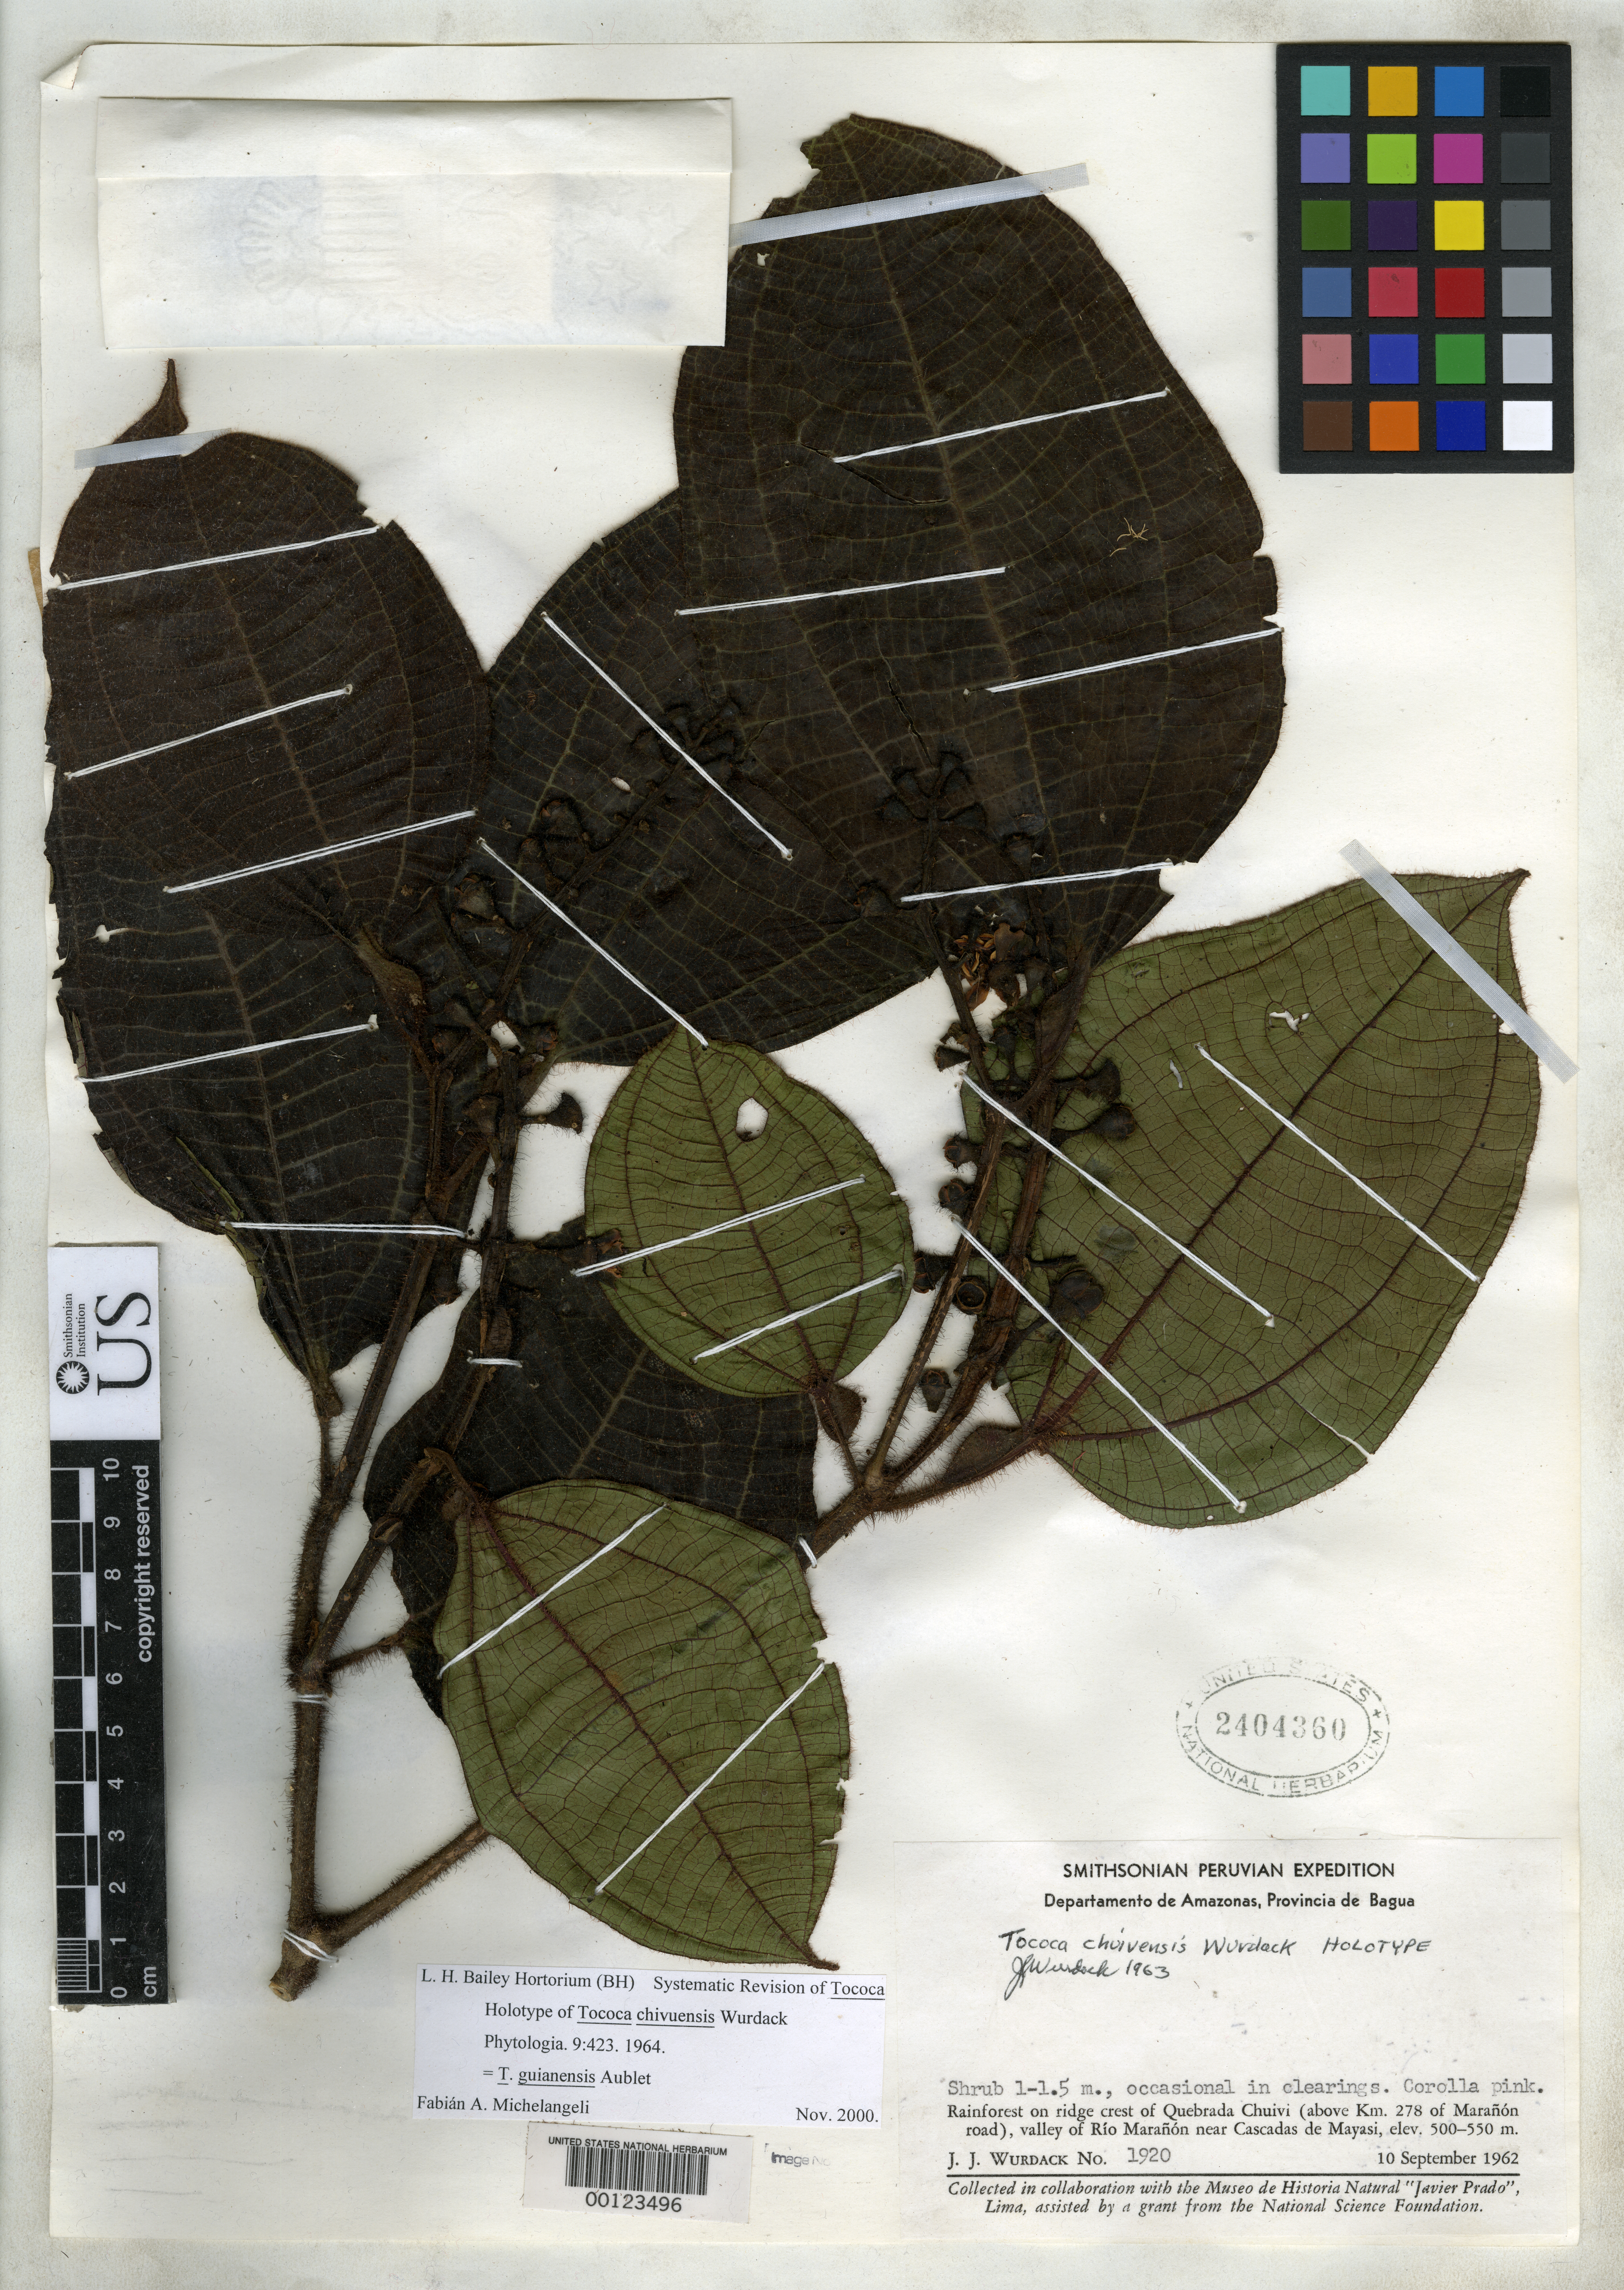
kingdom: Plantae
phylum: Tracheophyta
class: Magnoliopsida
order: Myrtales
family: Melastomataceae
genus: Tococa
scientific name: Tococa chuivensis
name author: Wurdack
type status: Holotype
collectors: J. J. Wurdack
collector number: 1920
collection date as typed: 10 Sep 1962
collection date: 1962-09-10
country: Peru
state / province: Amazonas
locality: Quebrada Chuivi, above km 278 of Marañón road, valley of Río Marañón near Cascadas de Mayasi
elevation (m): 500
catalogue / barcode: US 2404360